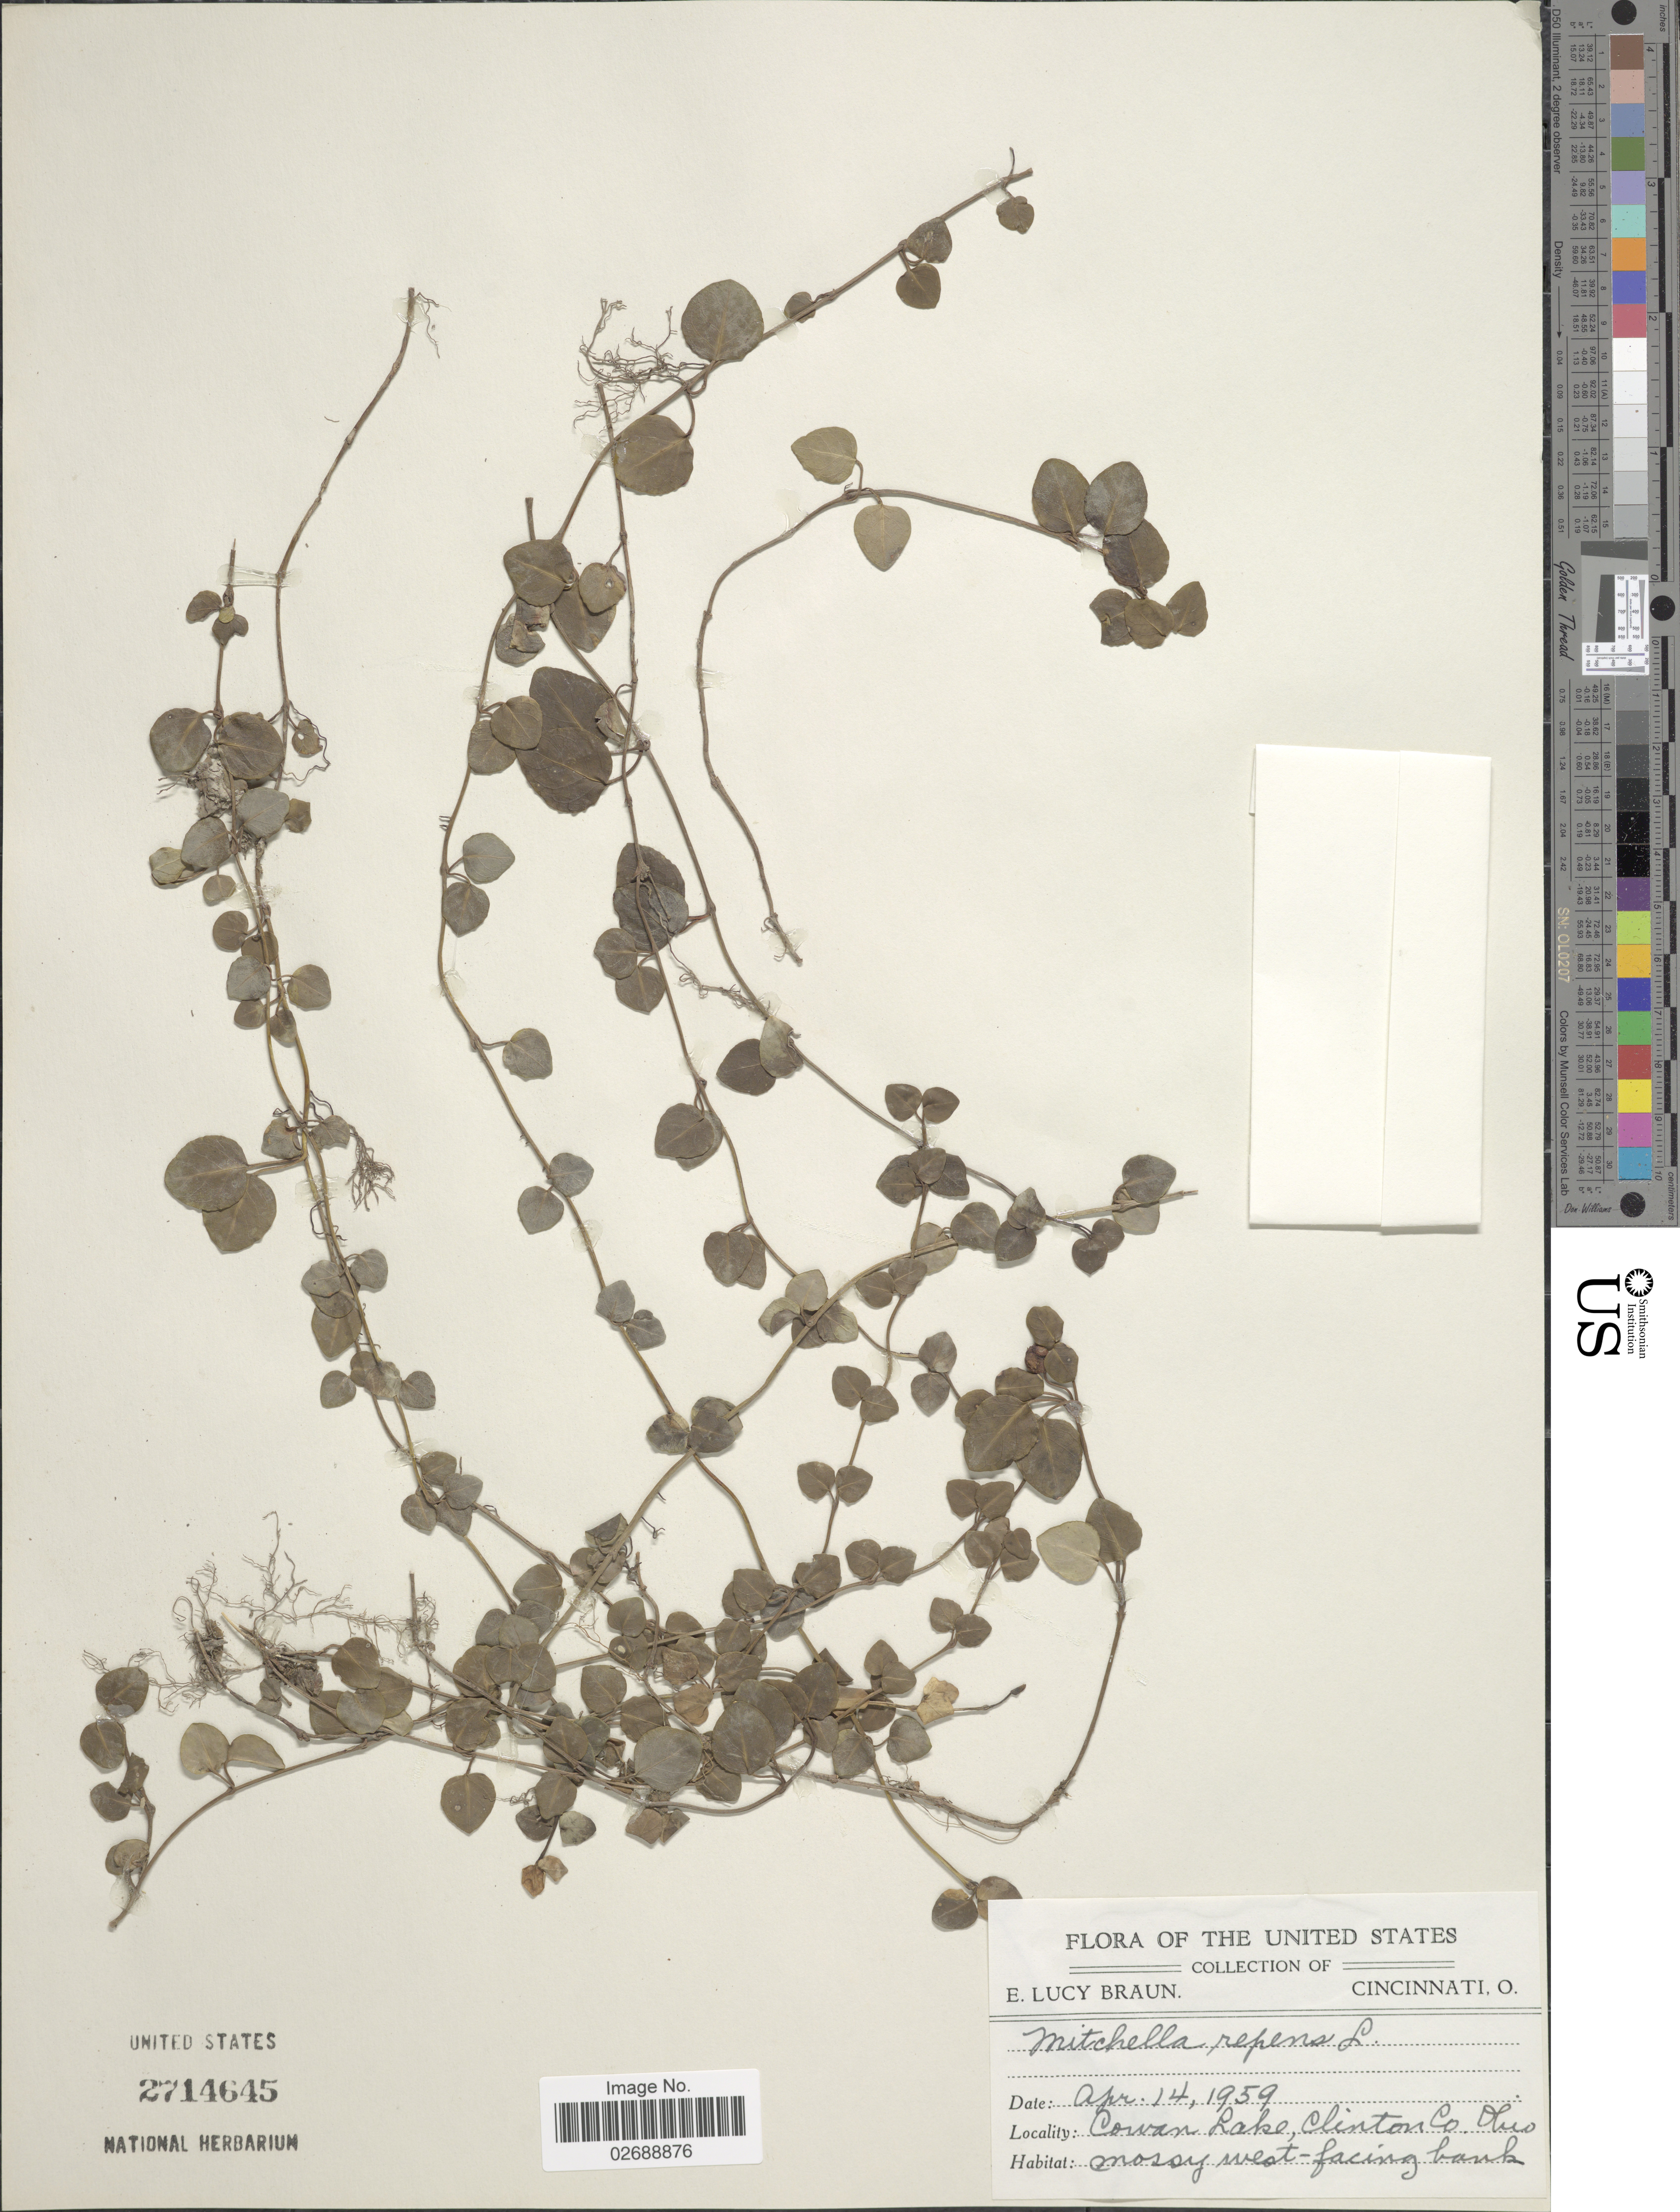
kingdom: Plantae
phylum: Tracheophyta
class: Magnoliopsida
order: Gentianales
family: Rubiaceae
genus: Mitchella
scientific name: Mitchella repens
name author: L.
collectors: E. L. Braun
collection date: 1959-04-14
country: United States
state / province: Ohio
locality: Cowan Lake, Clinton Co.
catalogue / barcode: US 2714645